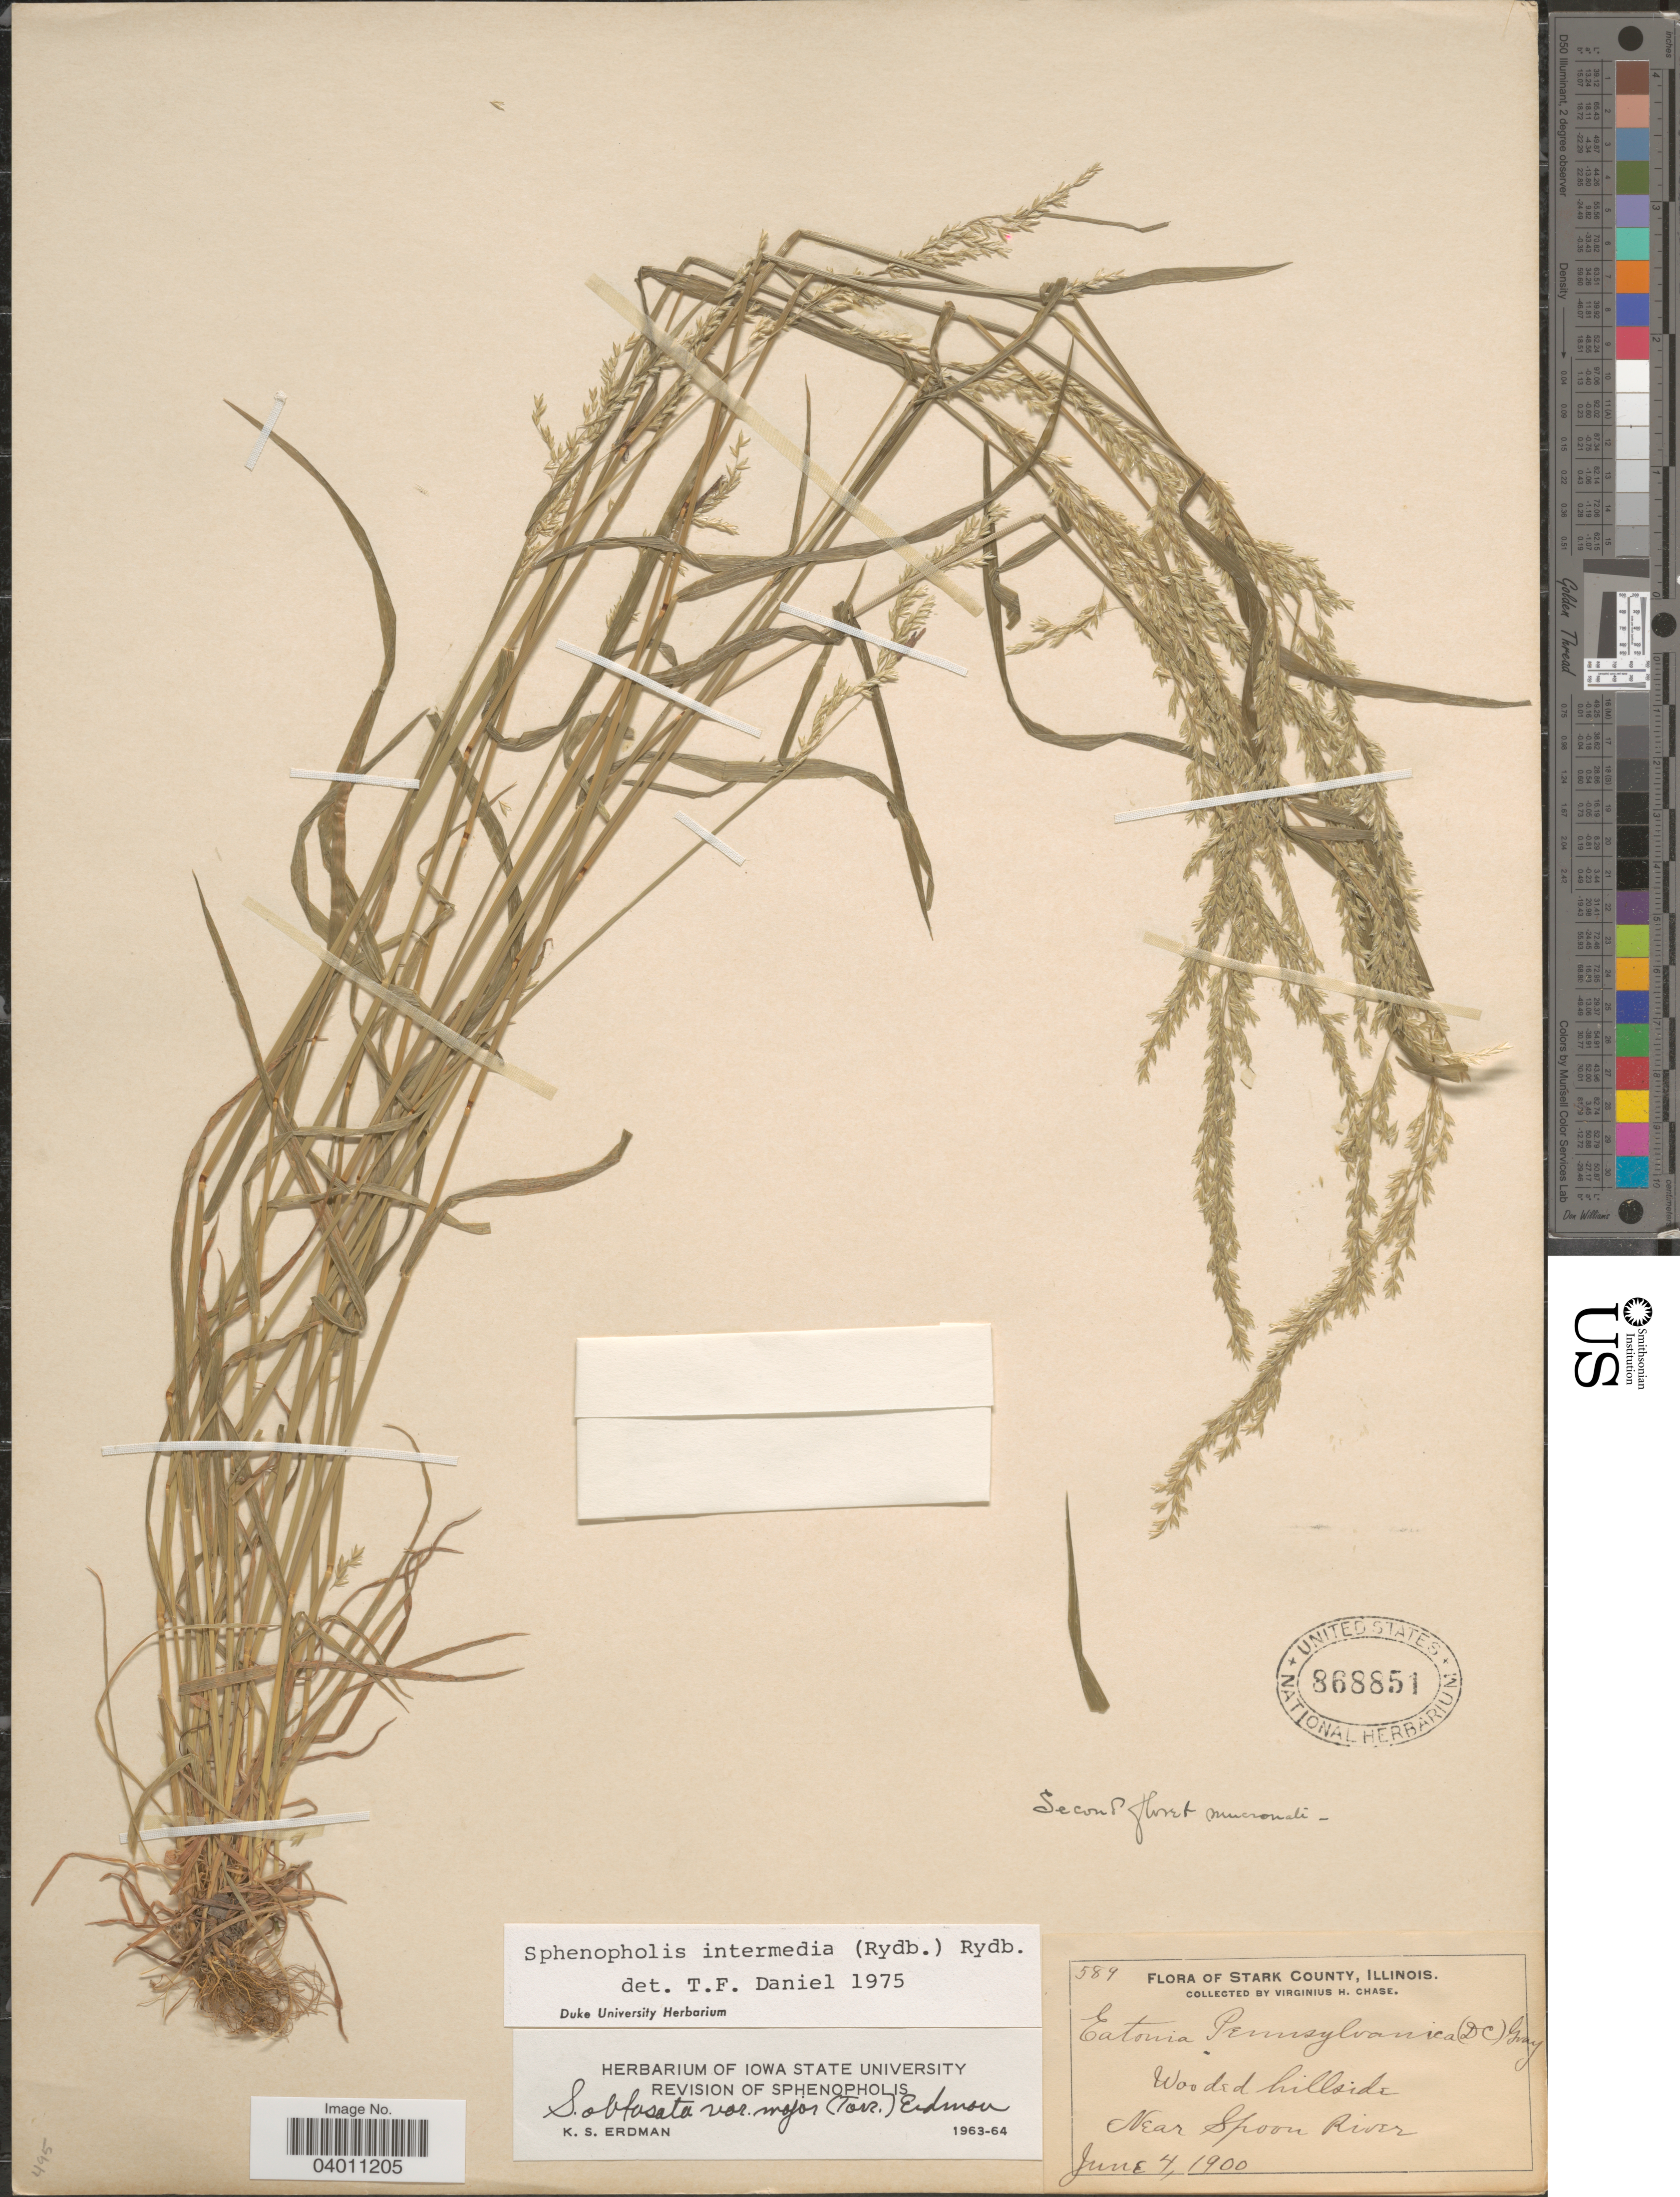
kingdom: Plantae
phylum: Tracheophyta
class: Liliopsida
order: Poales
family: Poaceae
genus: Sphenopholis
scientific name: Sphenopholis intermedia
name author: (Rydb.) Rydb.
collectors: V. H. Chase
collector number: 589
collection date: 1900-06-04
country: United States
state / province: Illinois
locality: Stark County. Near Spoon River.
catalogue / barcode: US 868851